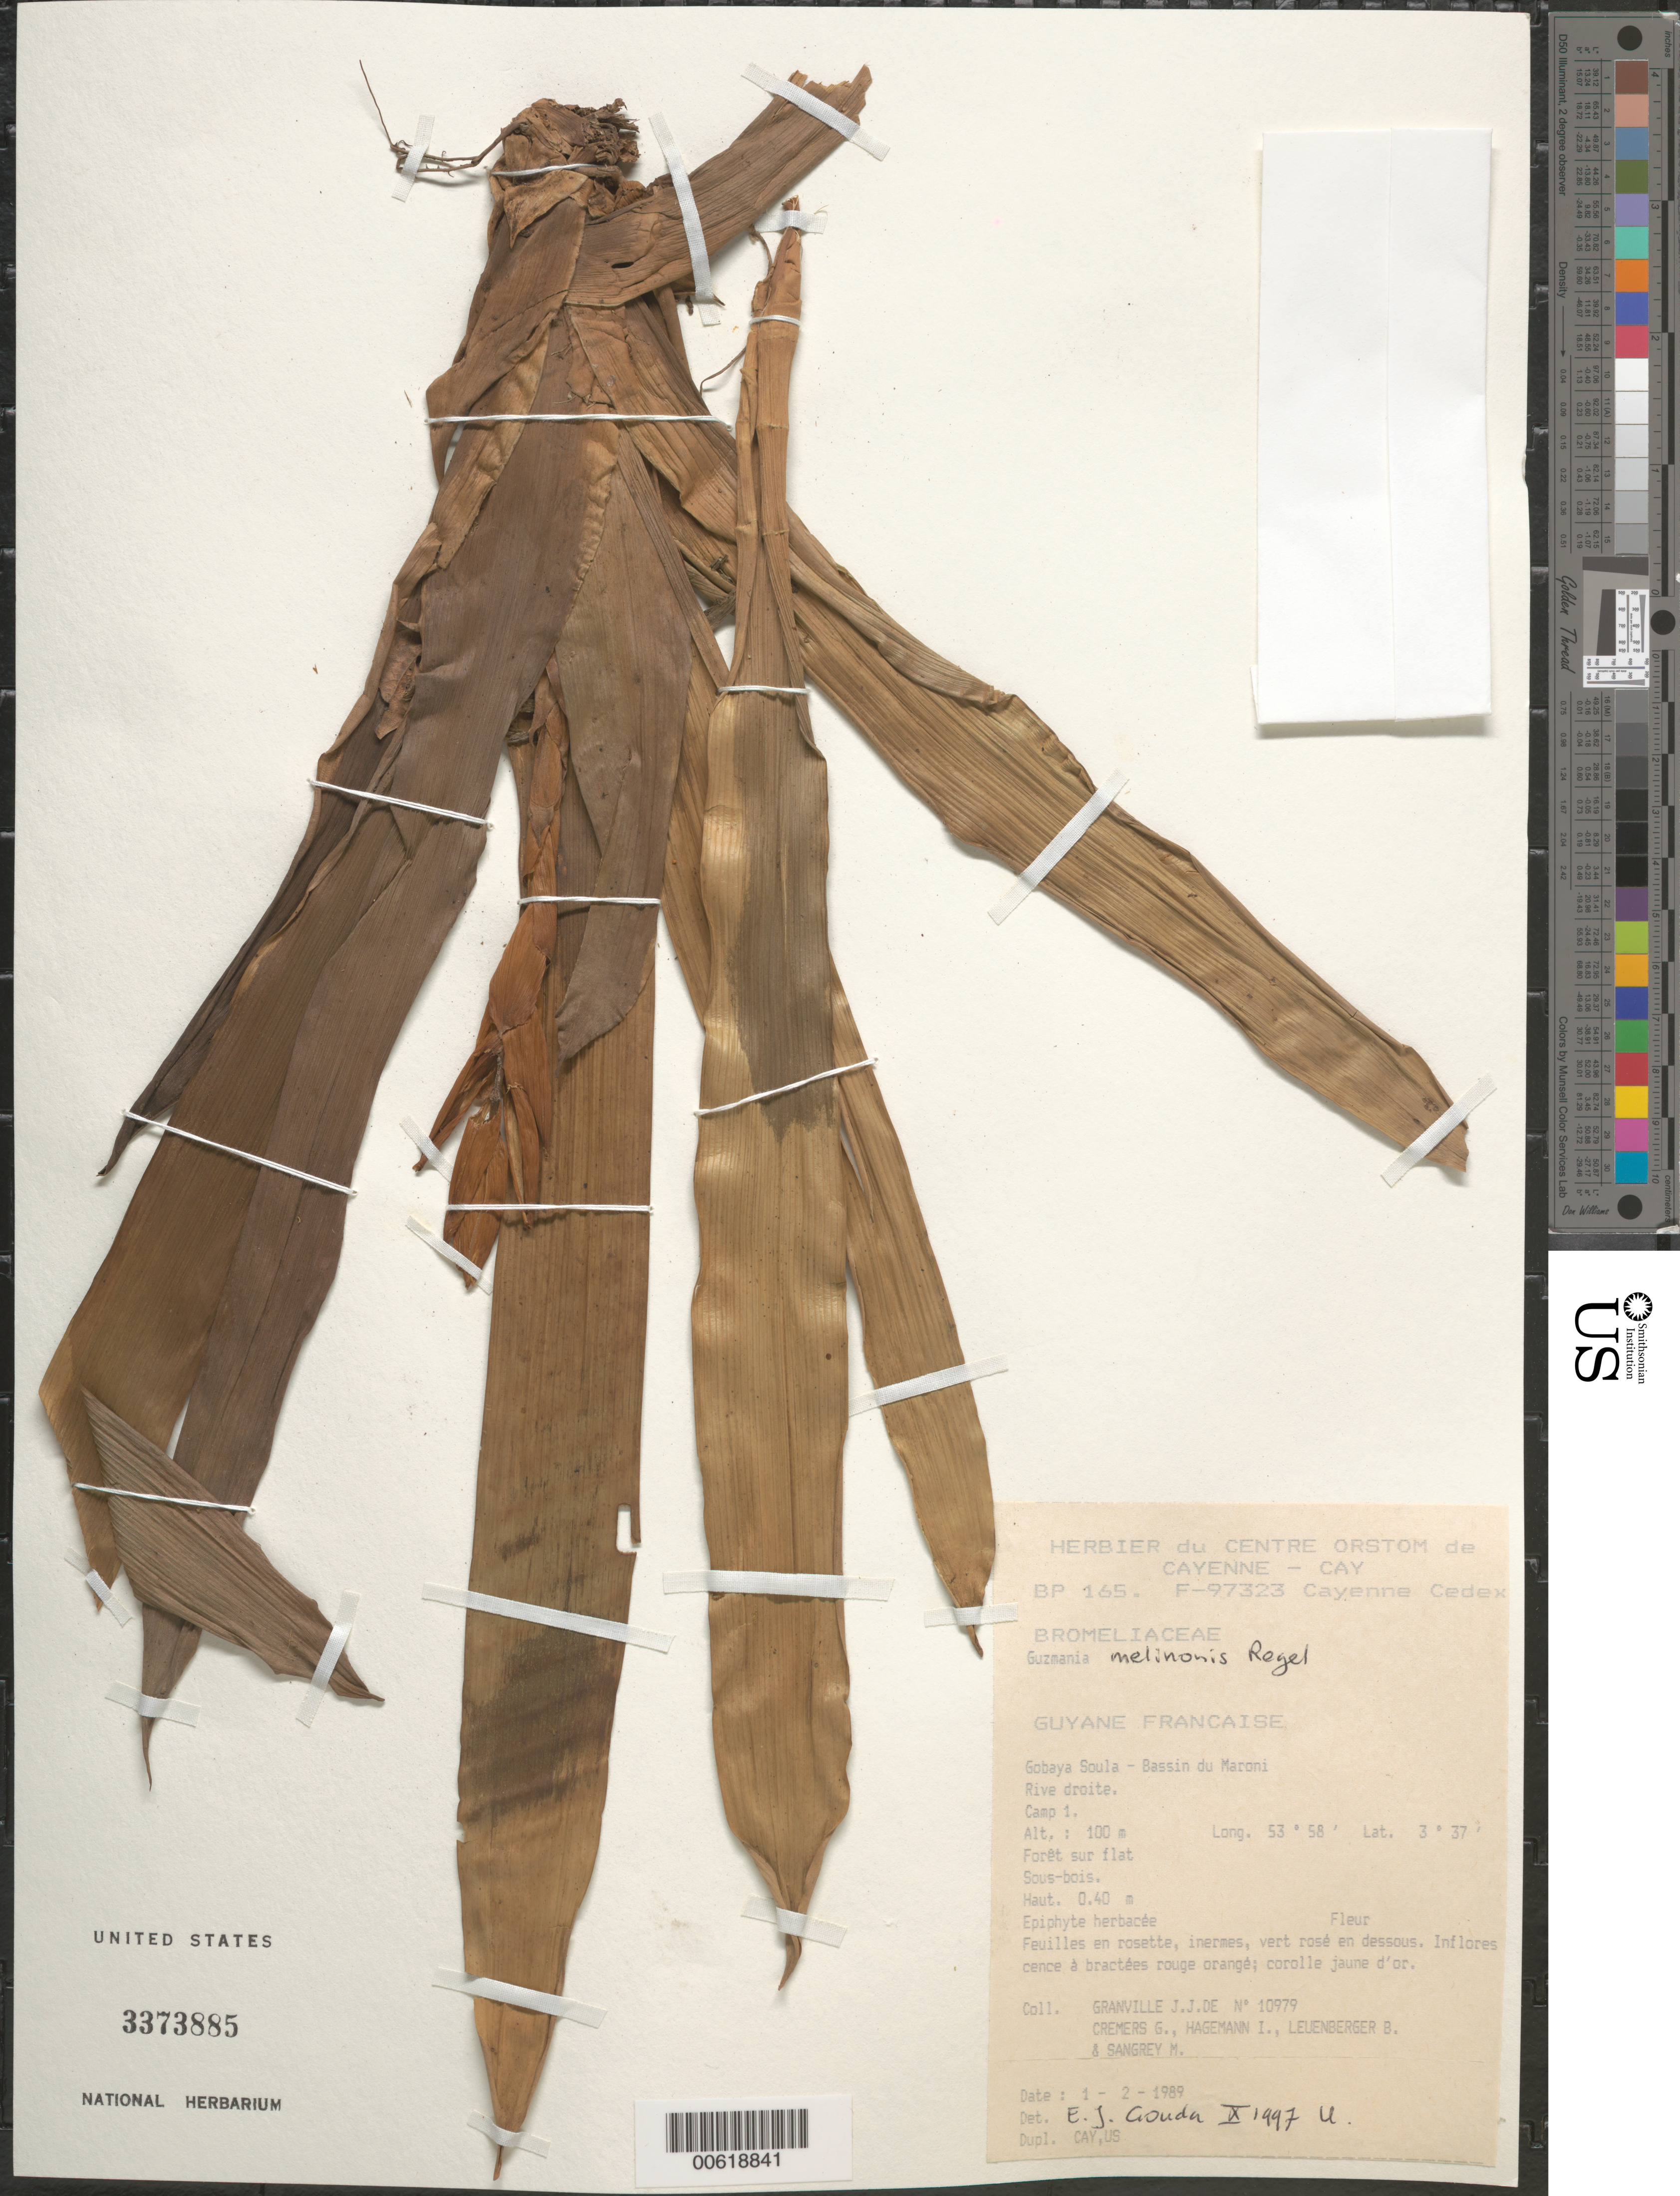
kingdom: Plantae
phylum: Tracheophyta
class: Liliopsida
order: Poales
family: Bromeliaceae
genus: Guzmania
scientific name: Guzmania melinonis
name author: Regel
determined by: Gouda, E. J.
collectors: J.-J. de Granville, G. Cremers, J. Hagemann, B. E. Leuenberger & M. S. Sangrey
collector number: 10979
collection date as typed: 1-Feb-89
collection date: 1989-02-01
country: French Guiana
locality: Gobaya Soula, Bassin du Maroni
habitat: Forêt sur flat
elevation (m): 100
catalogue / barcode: US 3373885